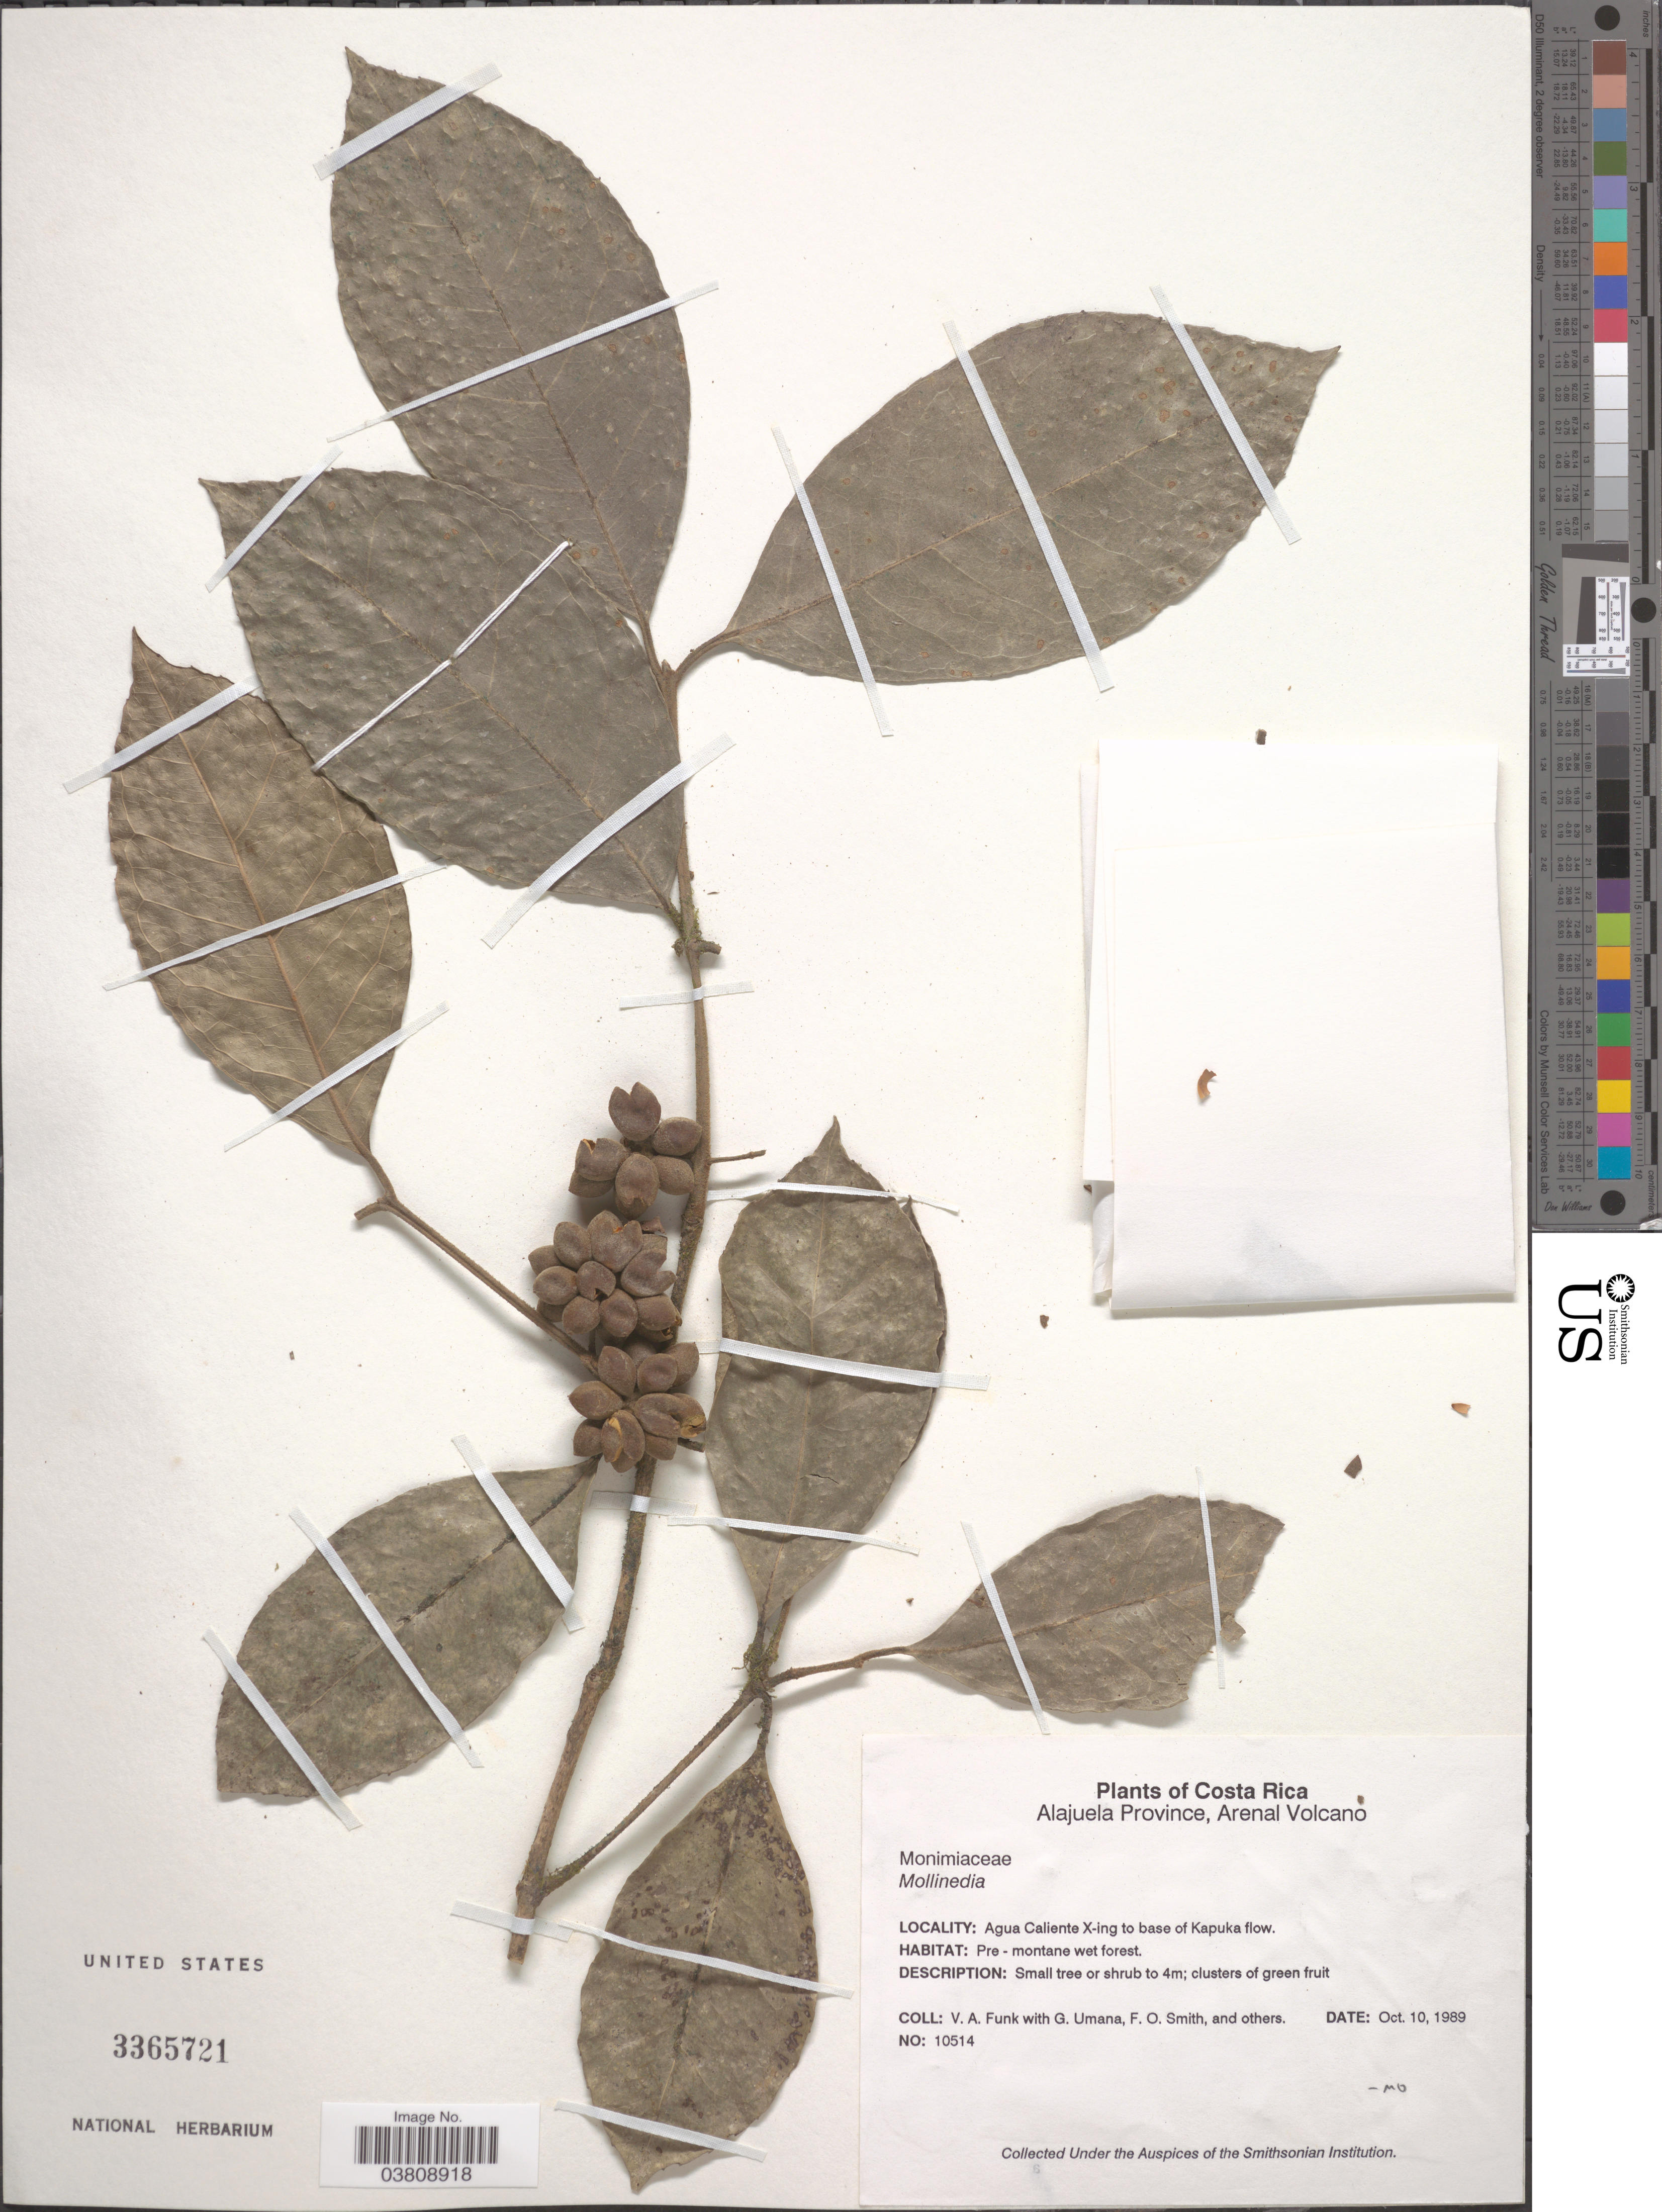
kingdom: Plantae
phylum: Tracheophyta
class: Magnoliopsida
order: Laurales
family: Monimiaceae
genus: Mollinedia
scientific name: Mollinedia sp.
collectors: V. Funk, G. Umana, F. Smith & et al.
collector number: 10514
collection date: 1989-10-10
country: Costa Rica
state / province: Alajuela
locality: Arenal Volcano. Agua Caliente X-ing to base of Kapuka flow.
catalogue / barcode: US 3365721